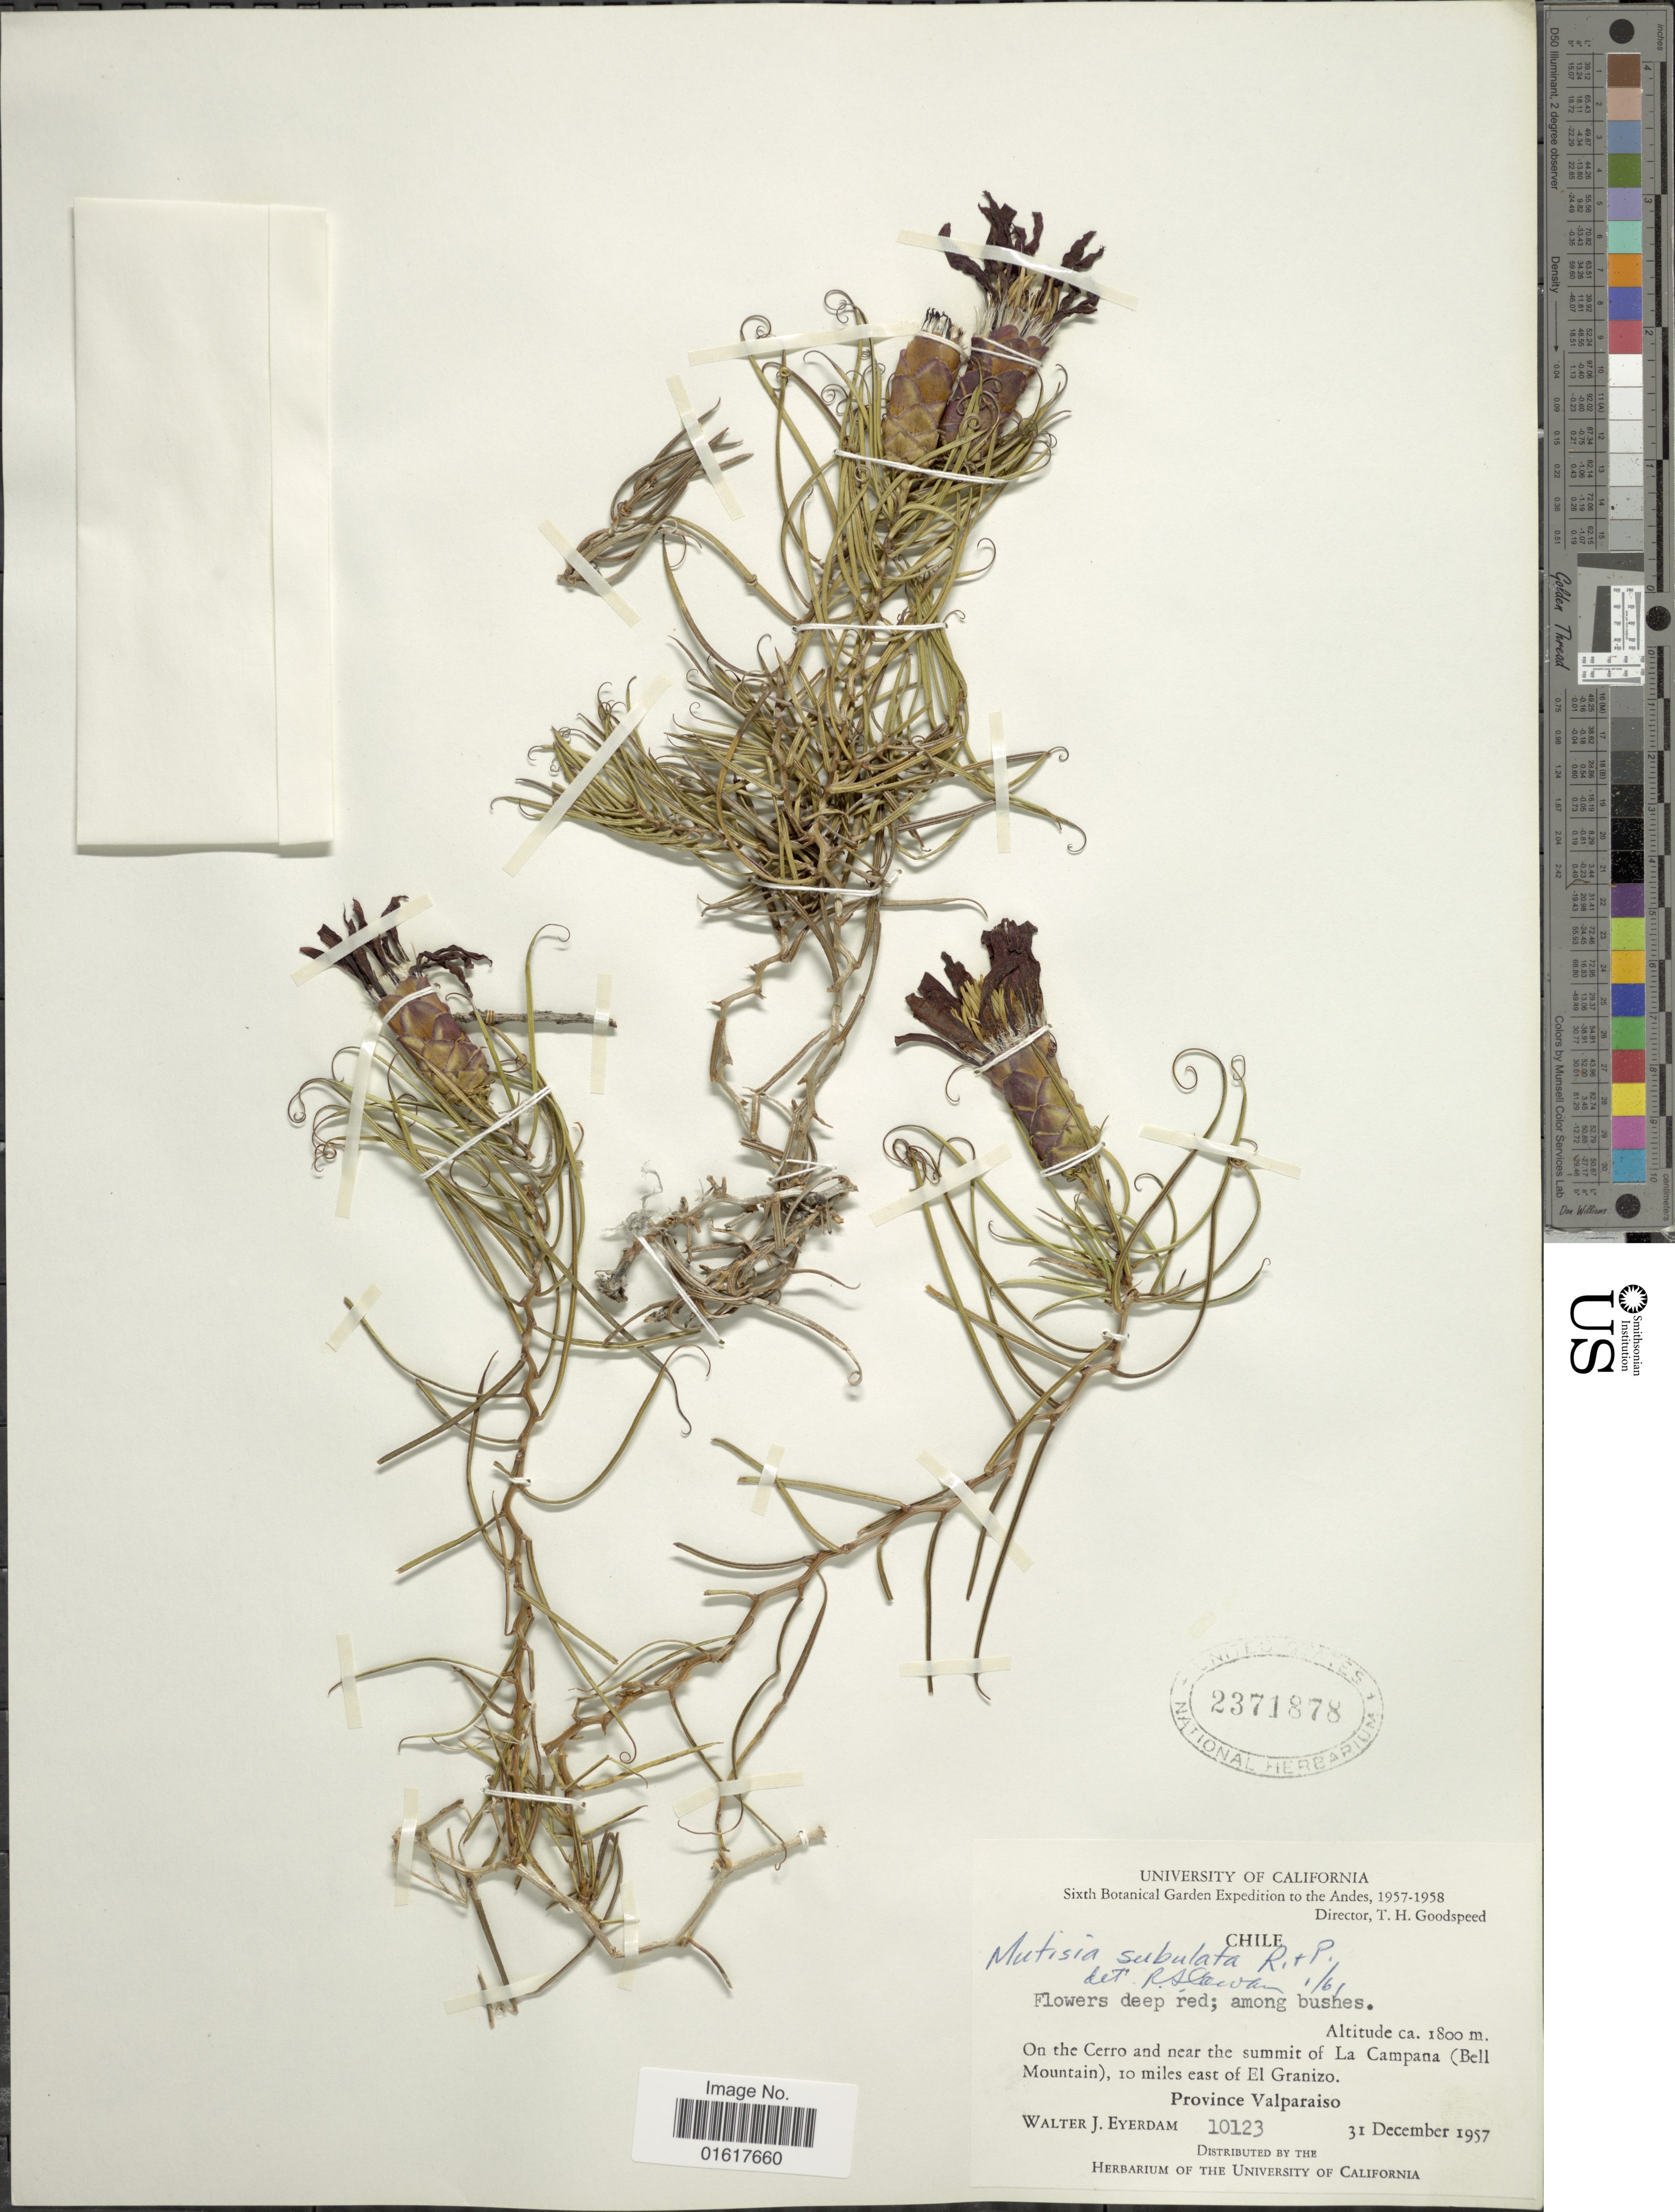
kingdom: Plantae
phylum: Tracheophyta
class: Magnoliopsida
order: Asterales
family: Asteraceae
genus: Mutisia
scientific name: Mutisia subulata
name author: Ruiz & Pav.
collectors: W. J. Eyerdam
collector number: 10123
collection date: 1957-12-31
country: Chile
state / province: Valparaíso (V)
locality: On the Cerro and near the summit of La Campana (Bell Mountain), 10 miles east of El Granizo. Province Valparaiso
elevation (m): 1800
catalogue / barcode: US 2371878